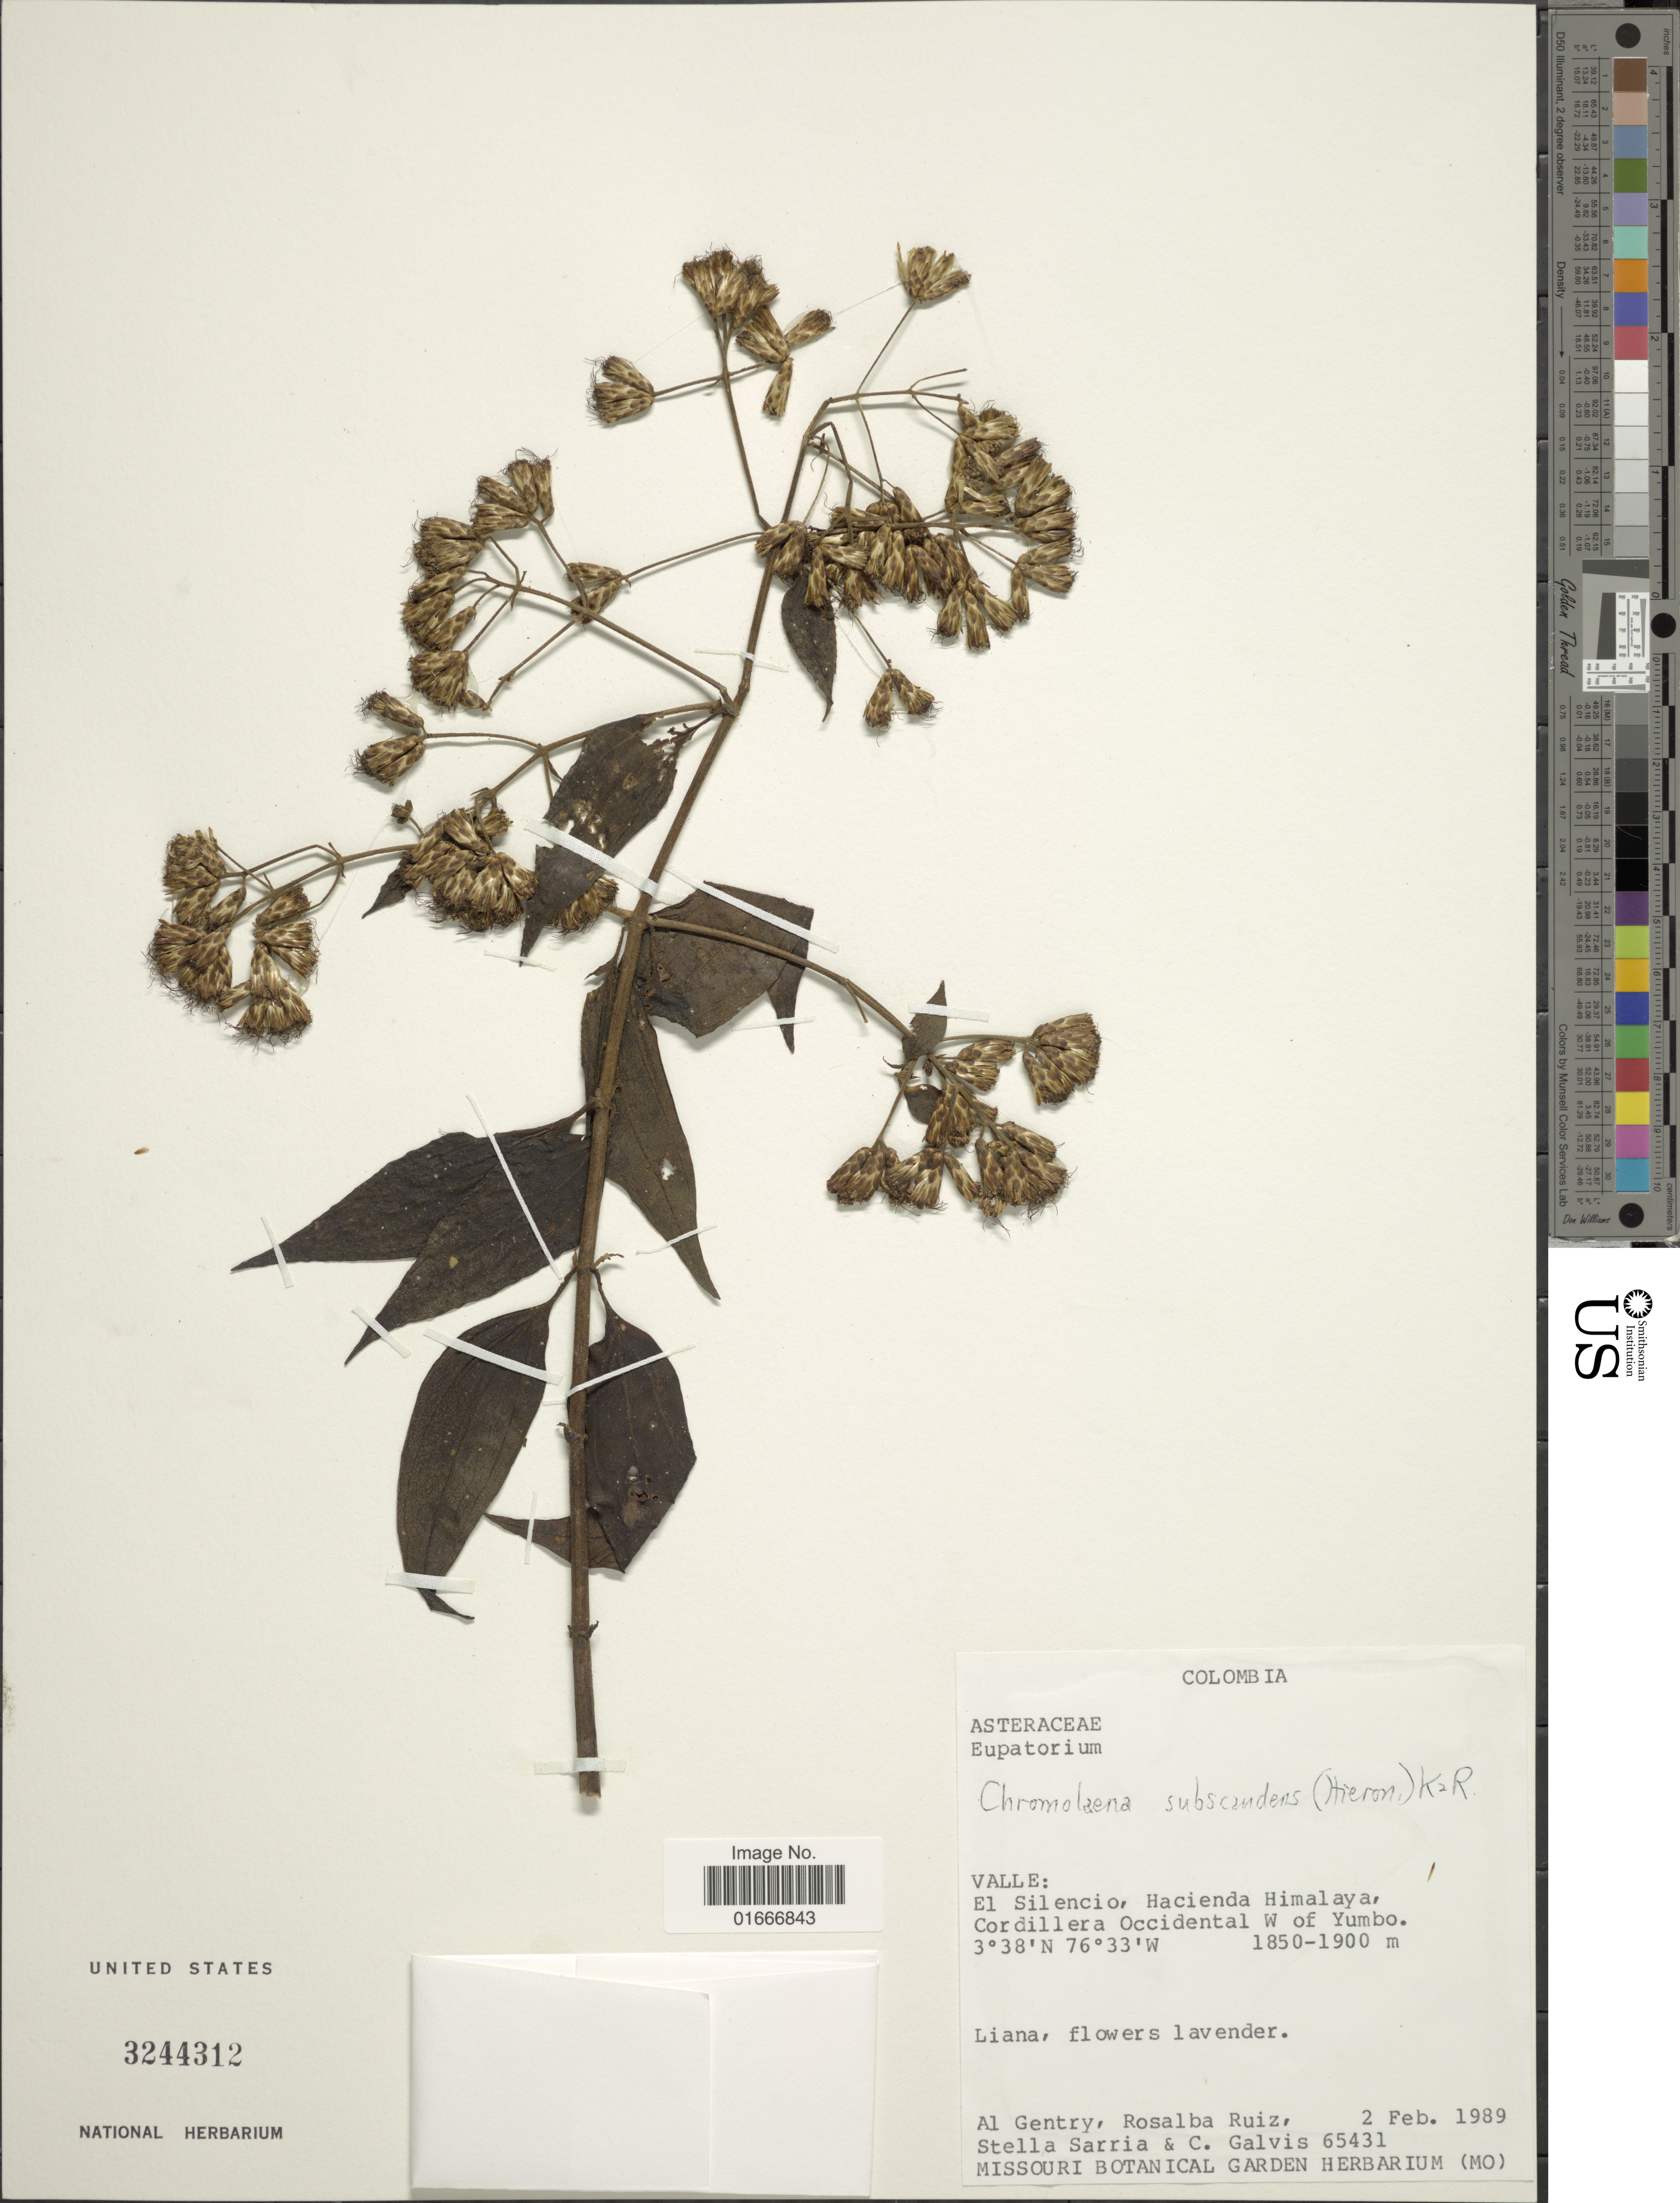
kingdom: Plantae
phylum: Tracheophyta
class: Magnoliopsida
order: Asterales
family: Asteraceae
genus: Chromolaena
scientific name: Chromolaena subscandens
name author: (Hieron.) R.M. King & H. Rob.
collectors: A. H. Gentry, R. Ruiz, S. Sarria & C. Galvis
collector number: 65431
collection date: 1989-02-02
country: Colombia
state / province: Valle del Cauca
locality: Colombia. Valle. El Silencio, Hacienda Himalaya. Cordillera Occidental.W of Yumbo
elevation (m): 1850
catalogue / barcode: US 3244312